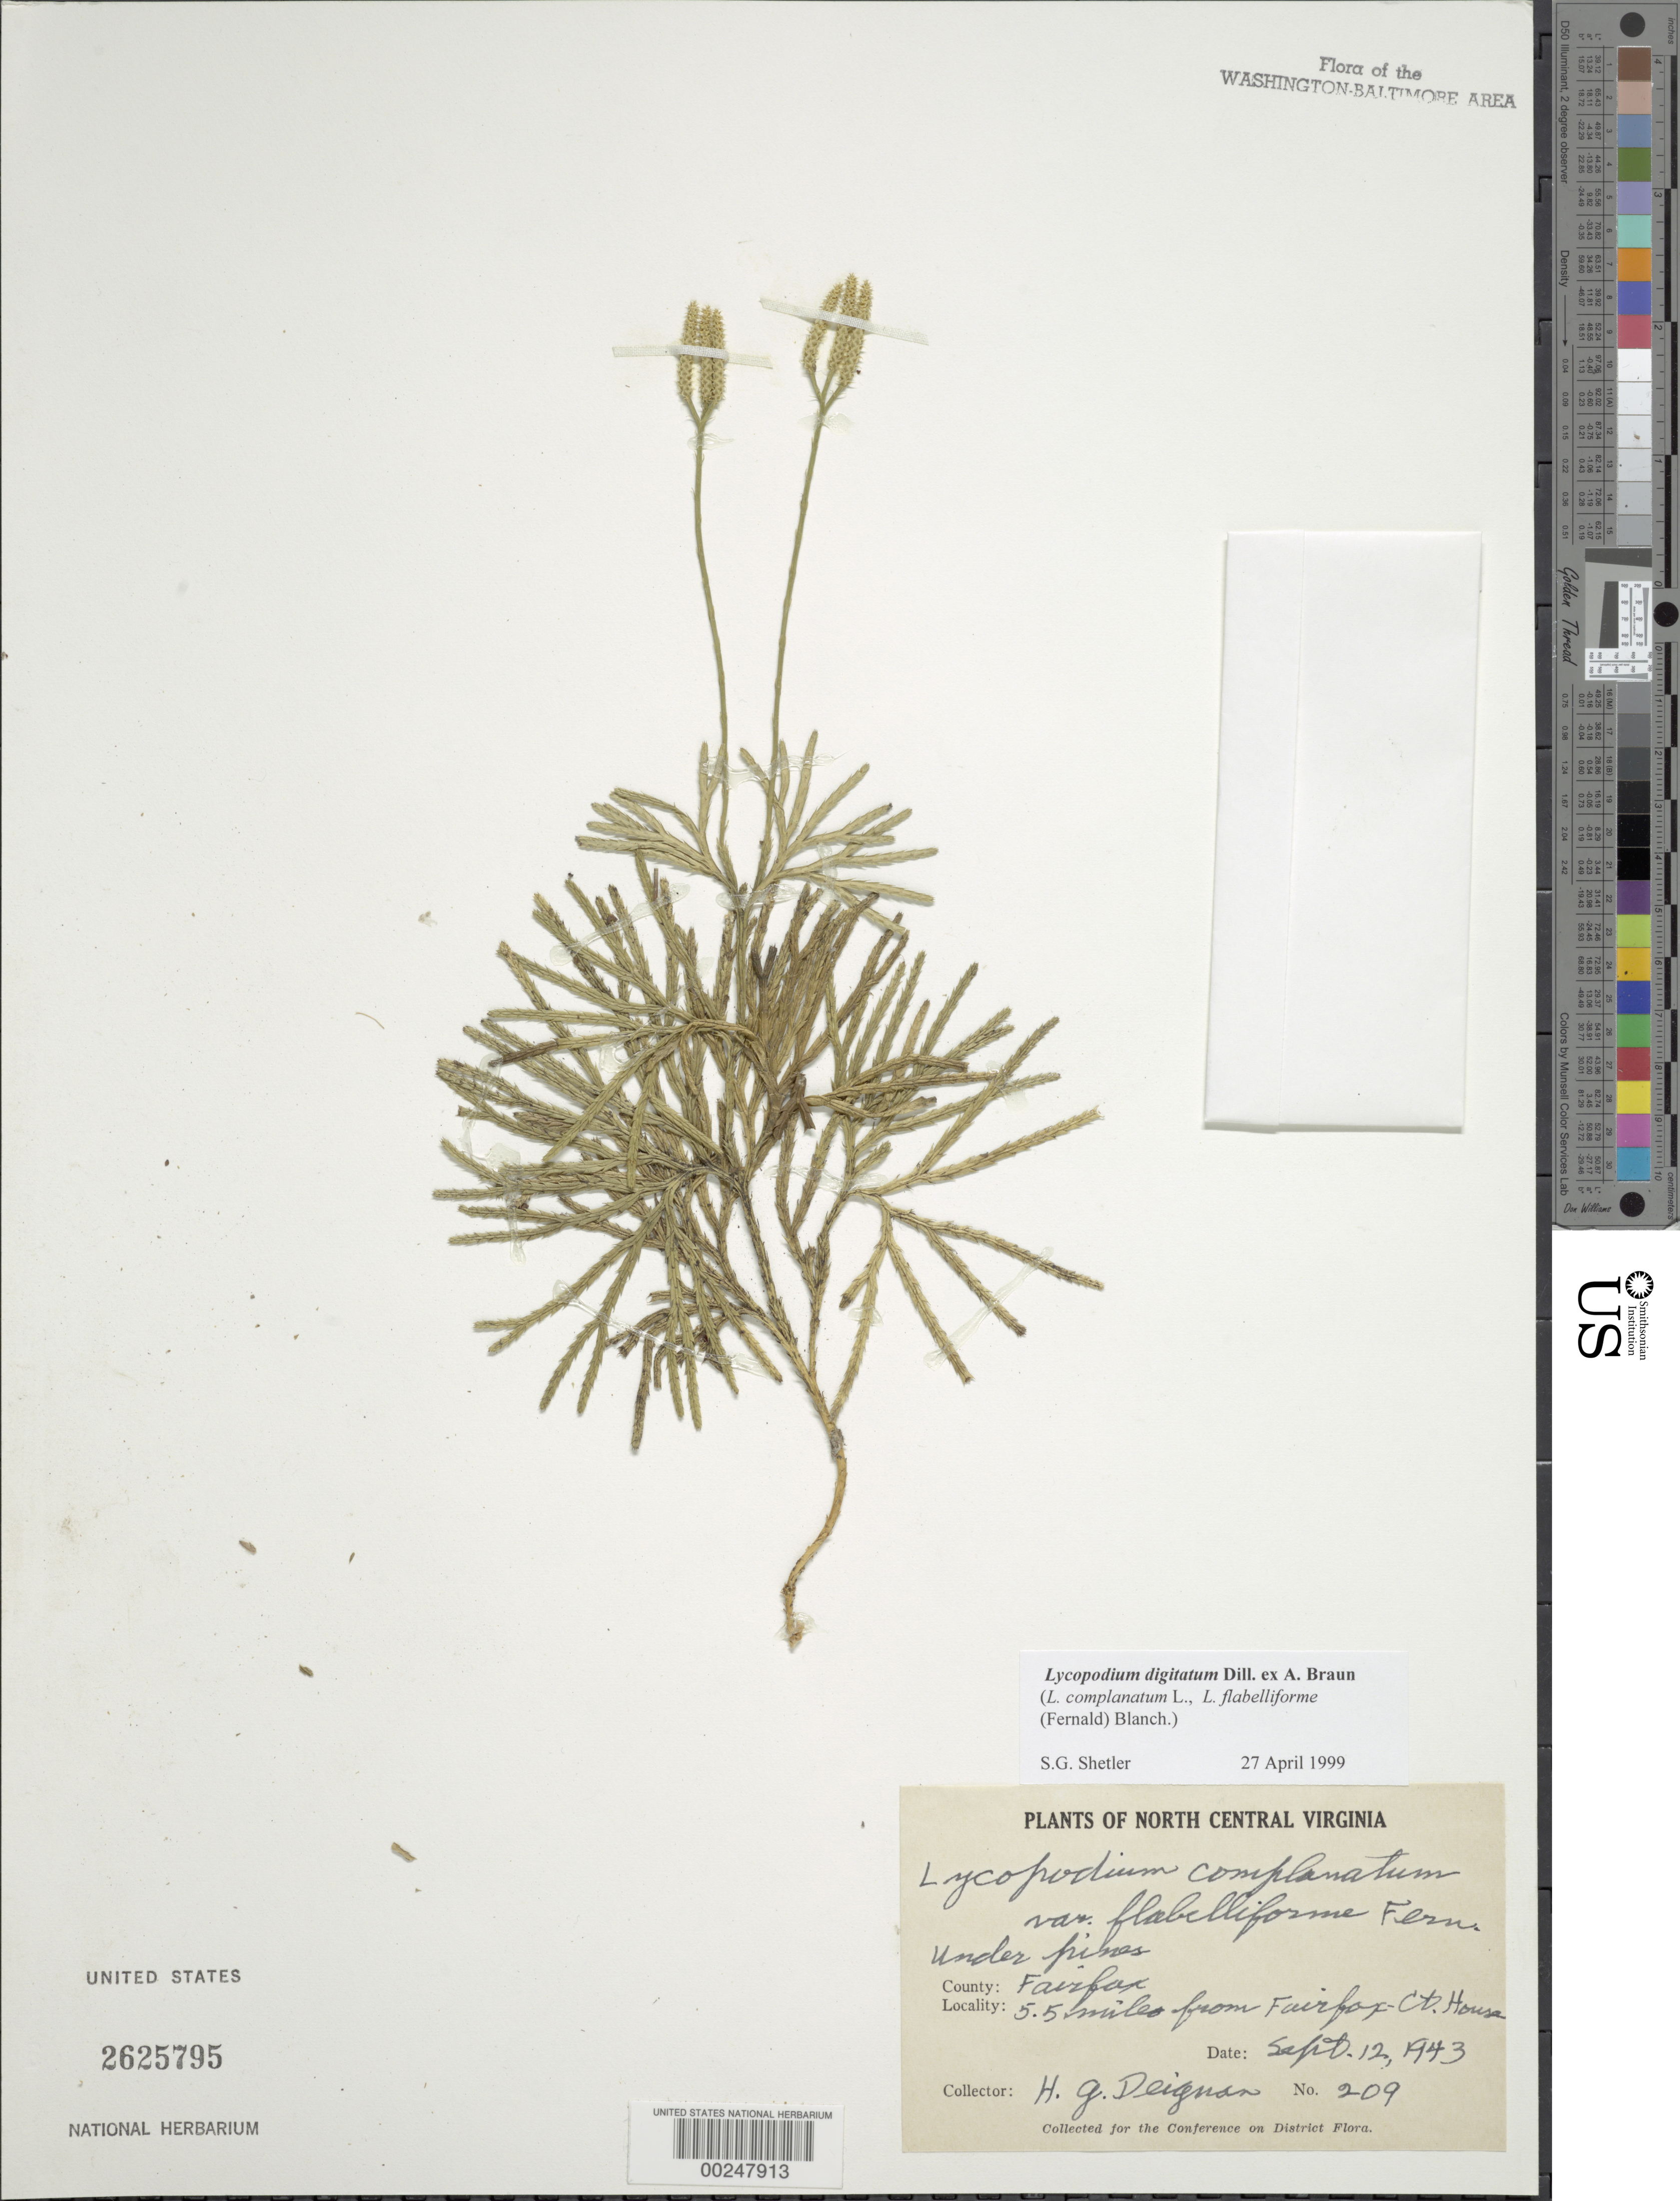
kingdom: Plantae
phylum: Tracheophyta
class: Lycopodiopsida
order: Lycopodiales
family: Lycopodiaceae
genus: Diphasiastrum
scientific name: Diphasiastrum digitatum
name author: (Dill. ex A. Braun) Holub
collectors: H. Deignan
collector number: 209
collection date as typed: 12 Sep 1943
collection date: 1943-09-12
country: United States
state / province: Virginia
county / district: Fairfax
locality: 5.5 mi from Fairfax Court House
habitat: Under pines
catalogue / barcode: US 2625795